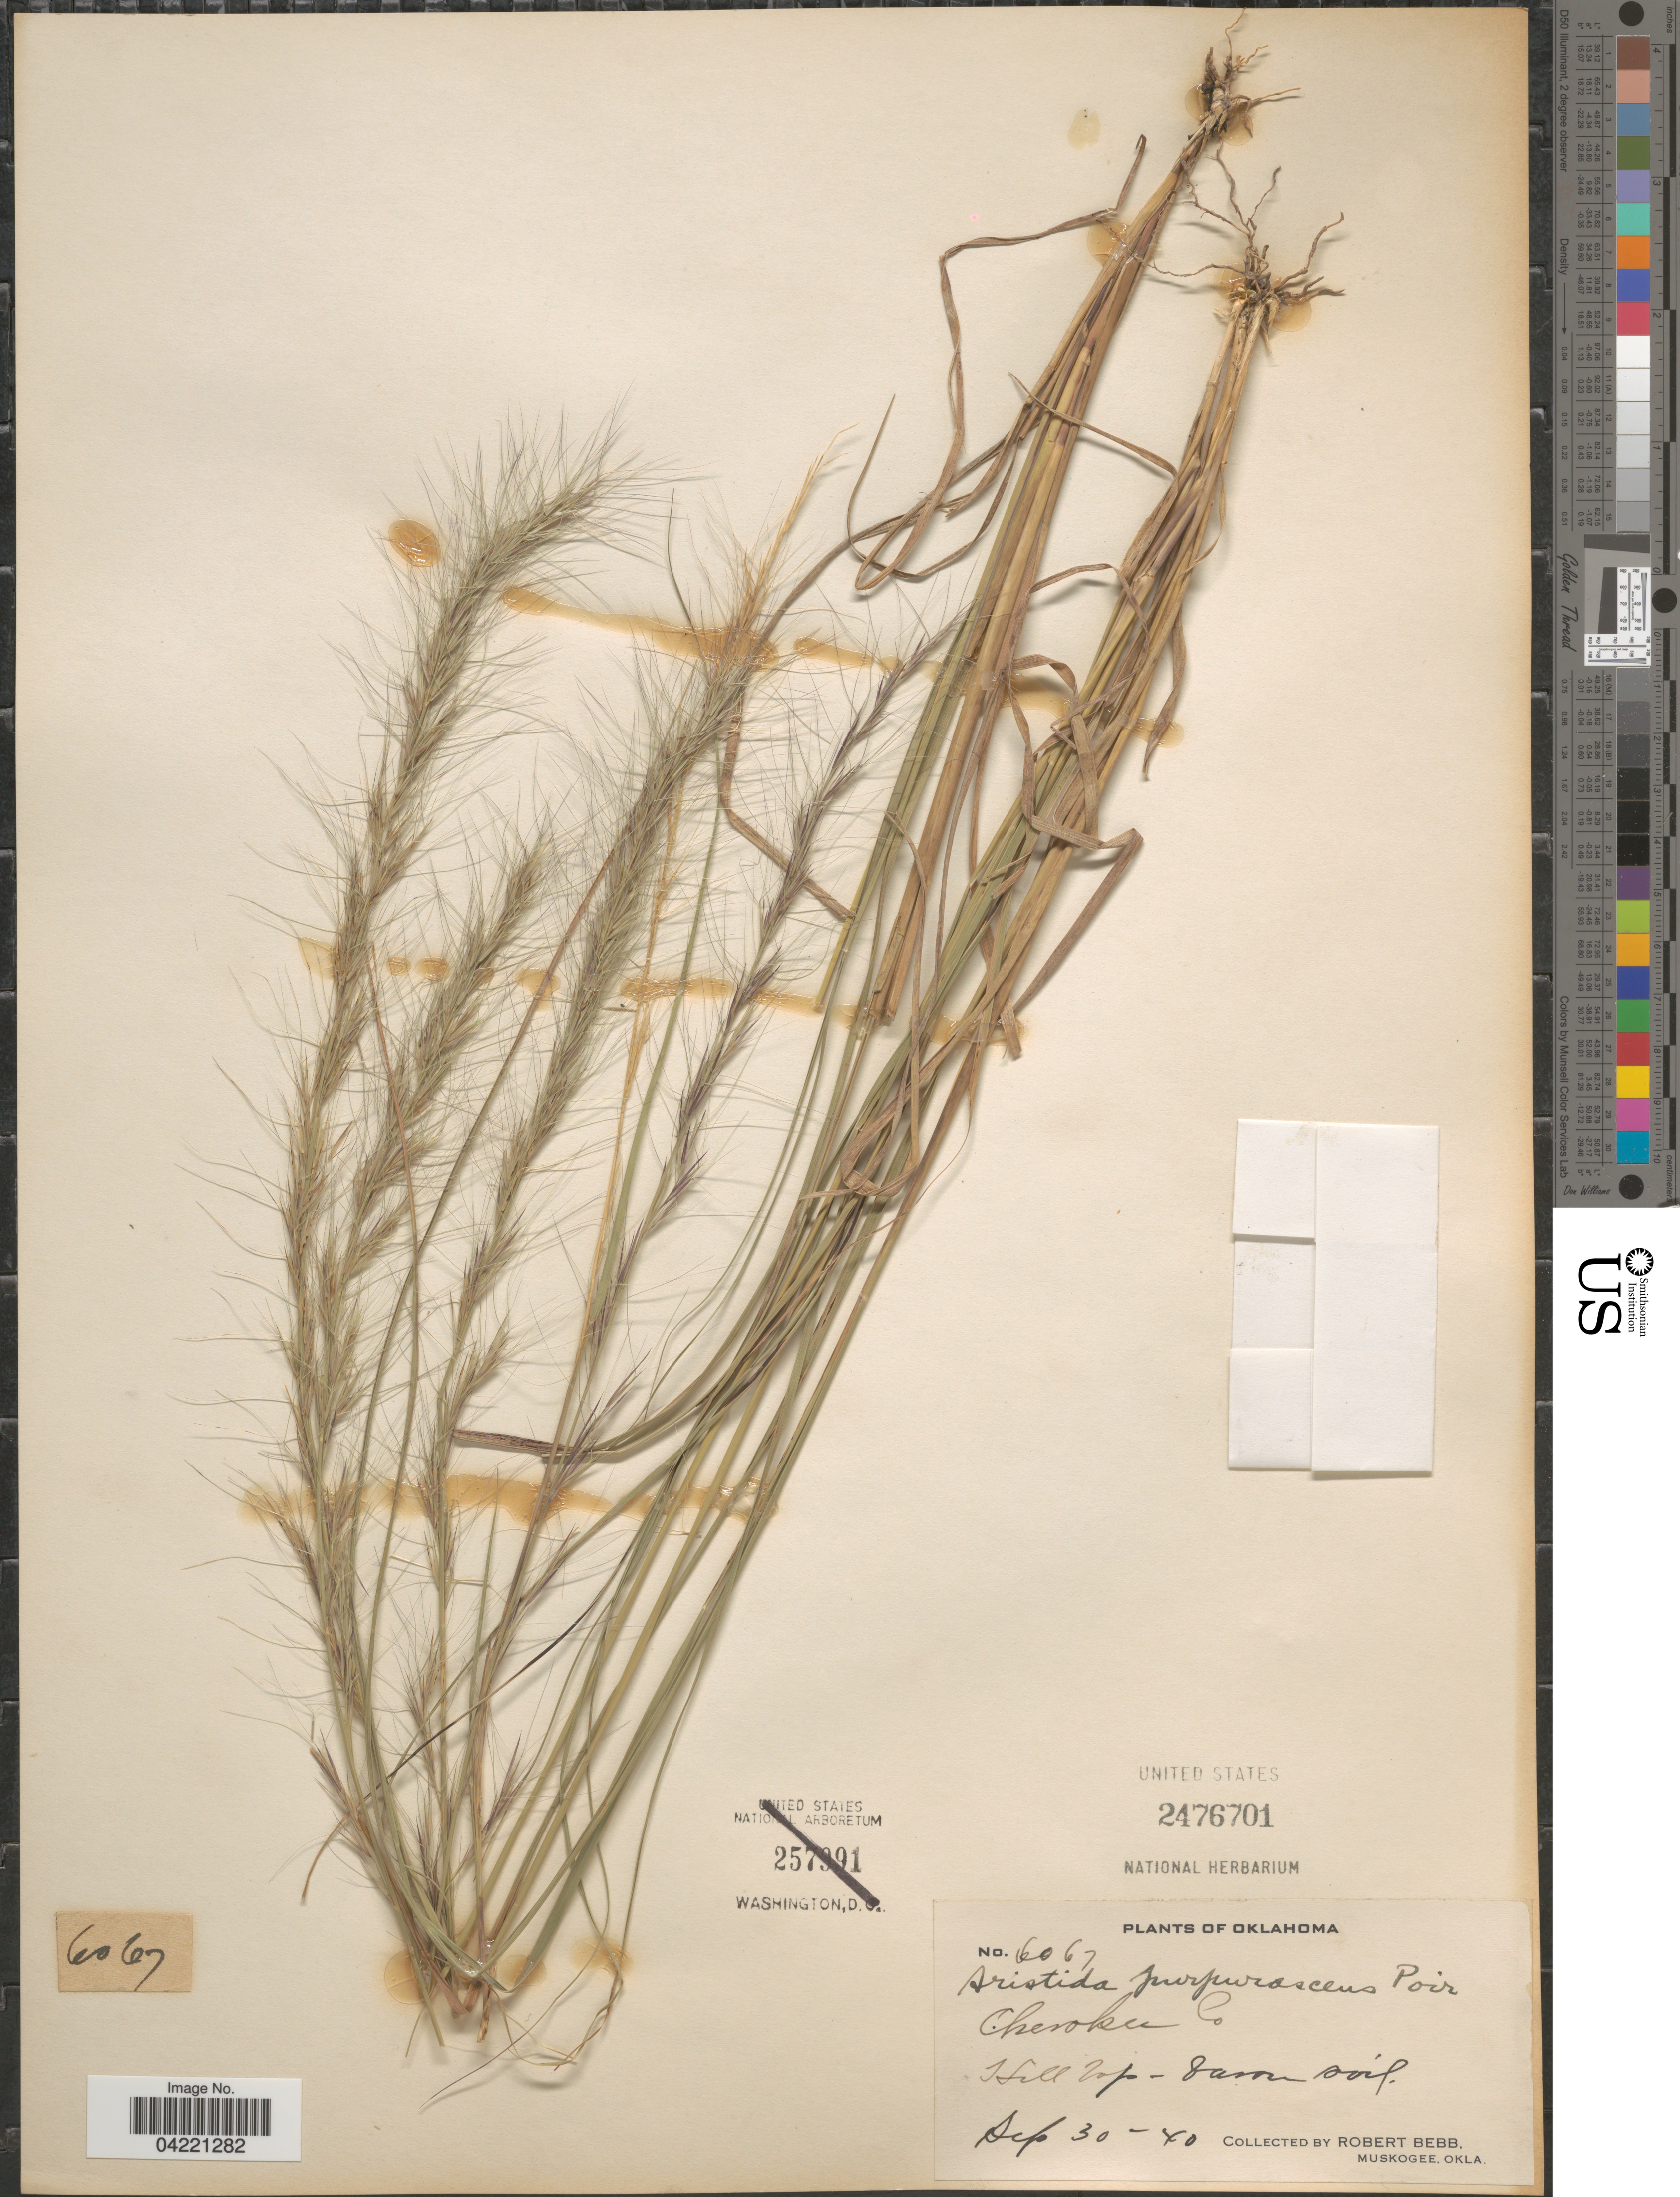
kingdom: Plantae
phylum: Tracheophyta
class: Liliopsida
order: Poales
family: Poaceae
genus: Aristida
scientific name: Aristida purpurascens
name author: Poir.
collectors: R. Bebb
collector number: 6067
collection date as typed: Transcribed d/m/y: 30/9/40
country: United States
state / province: Oklahoma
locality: Cherokee Co.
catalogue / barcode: US 2476701